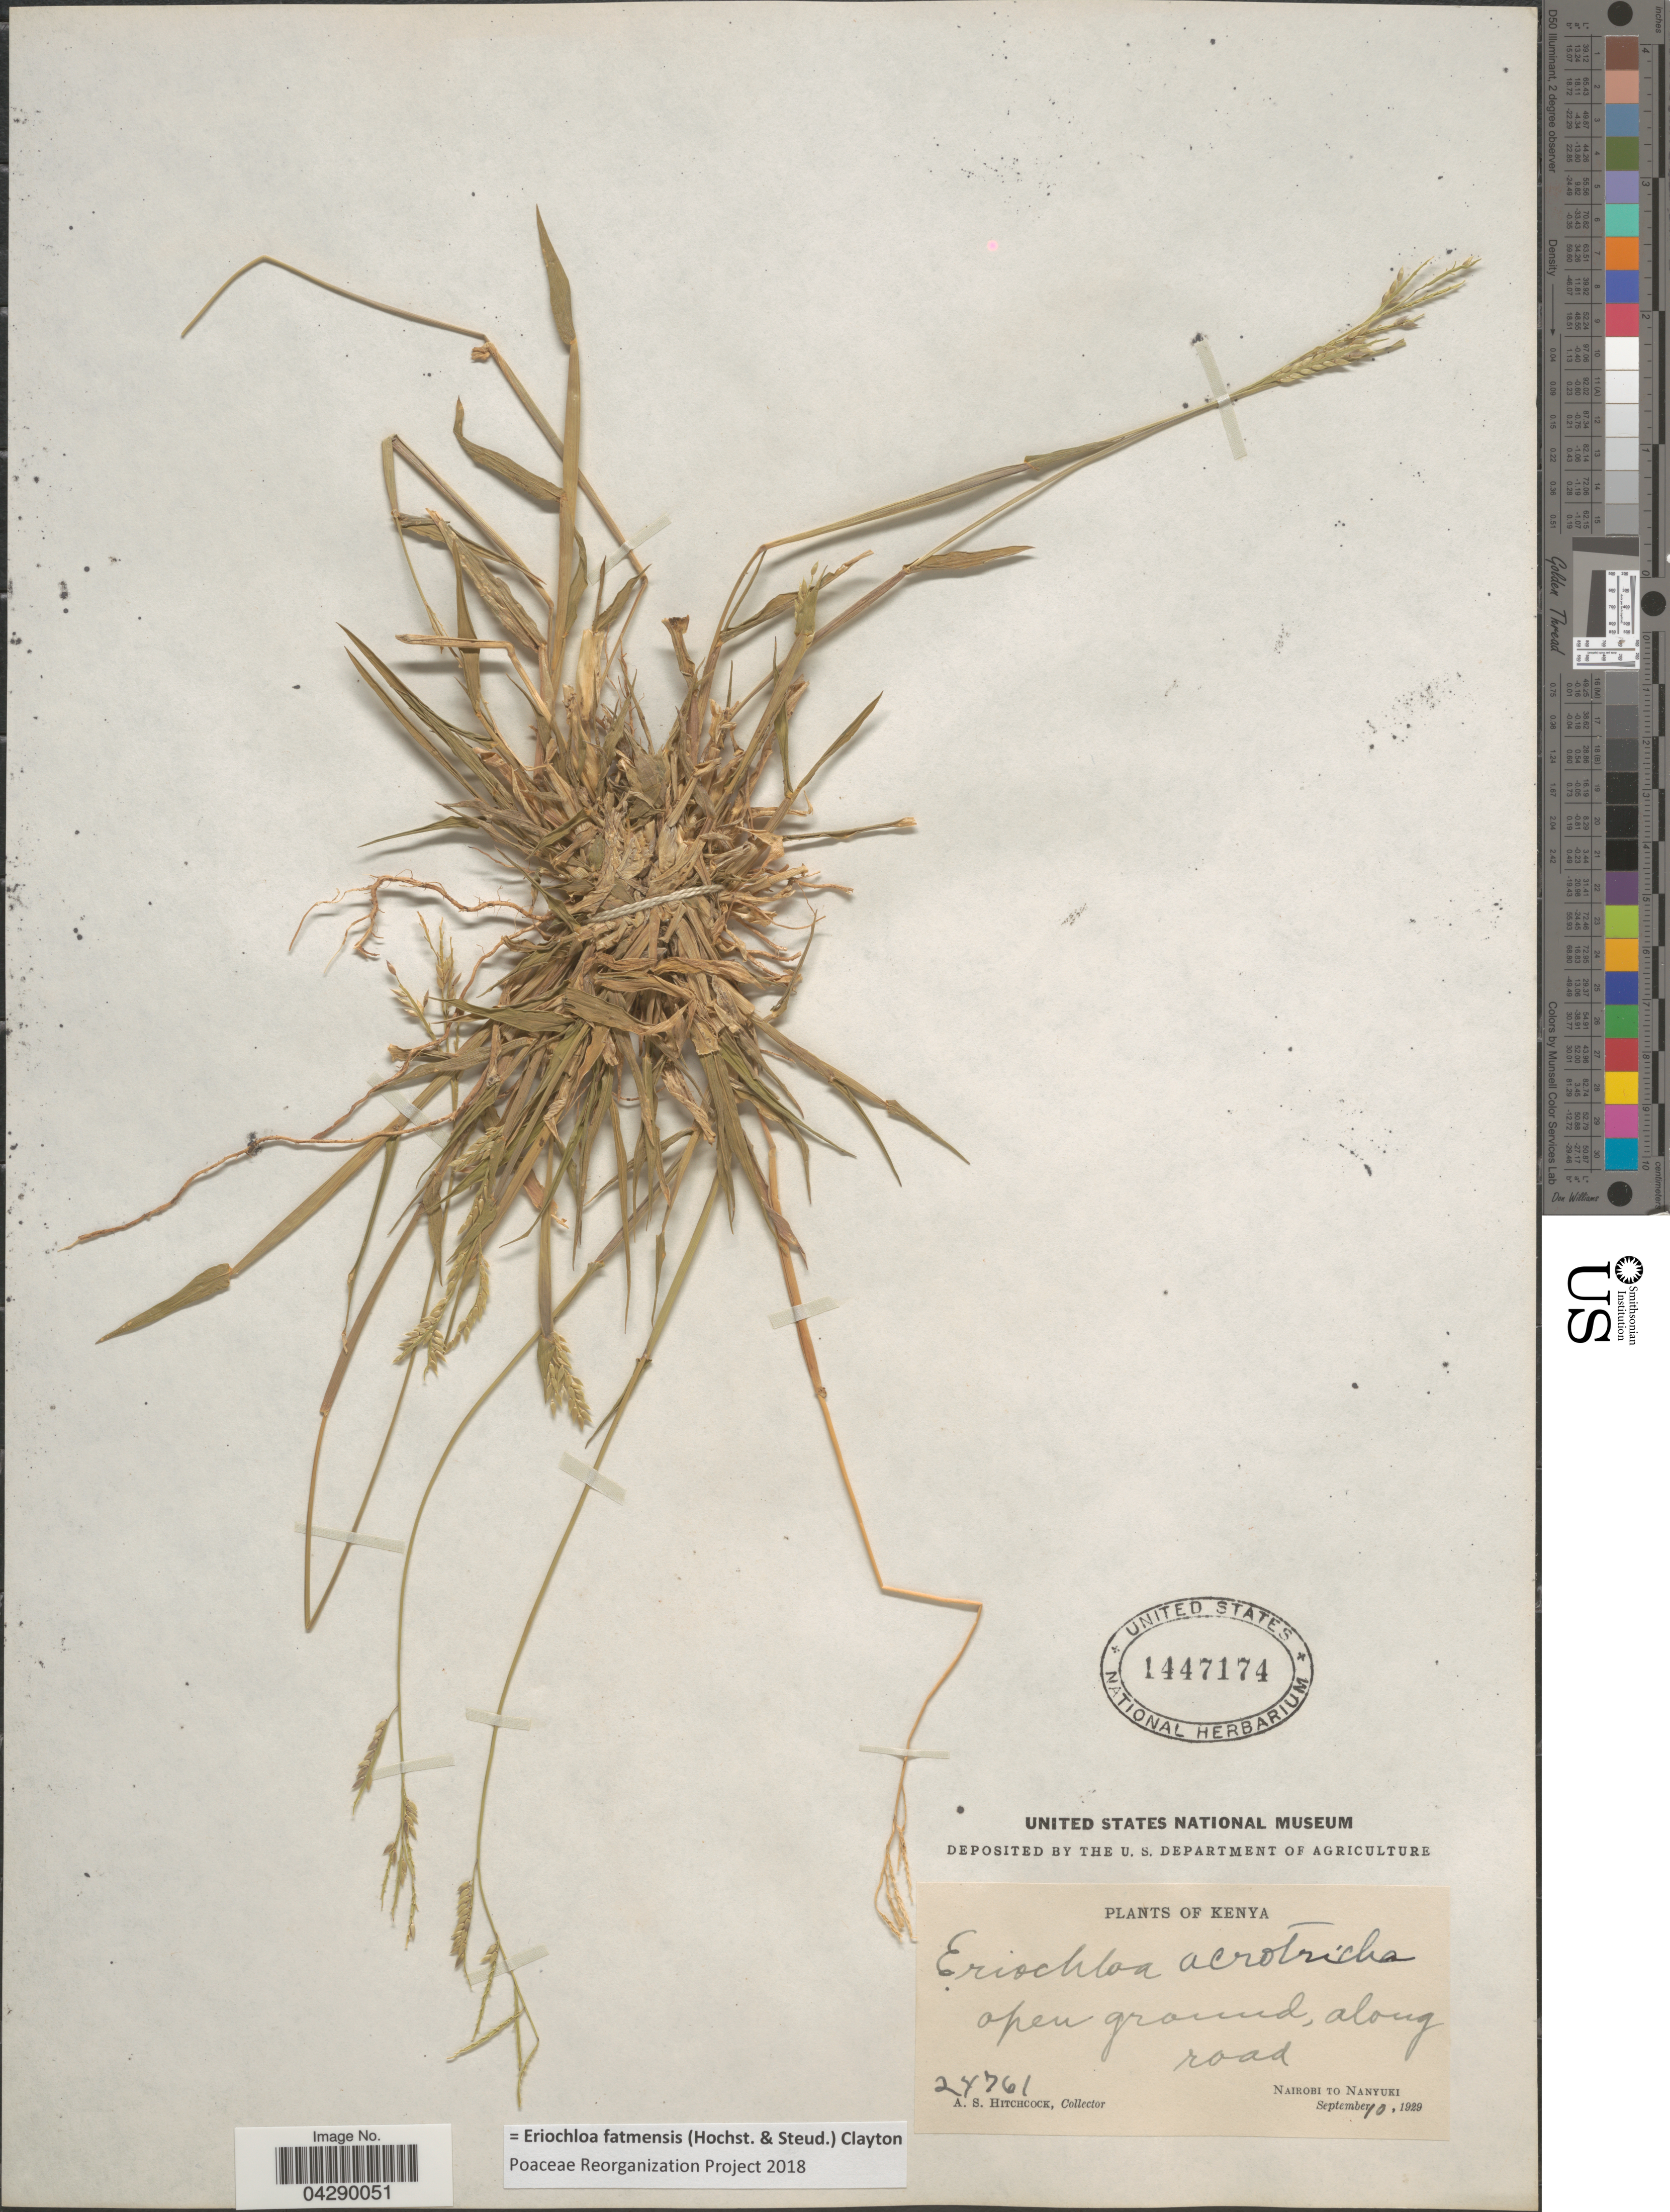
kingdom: Plantae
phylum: Tracheophyta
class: Liliopsida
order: Poales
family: Poaceae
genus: Eriochloa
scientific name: Eriochloa fatmensis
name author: (Hochst. & Steud.) Clayton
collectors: A. S. Hitchcock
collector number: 24761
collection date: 1929-09-10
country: Kenya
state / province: Nairobi Area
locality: Nairobi to Nanyuki.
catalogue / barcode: US 1447174